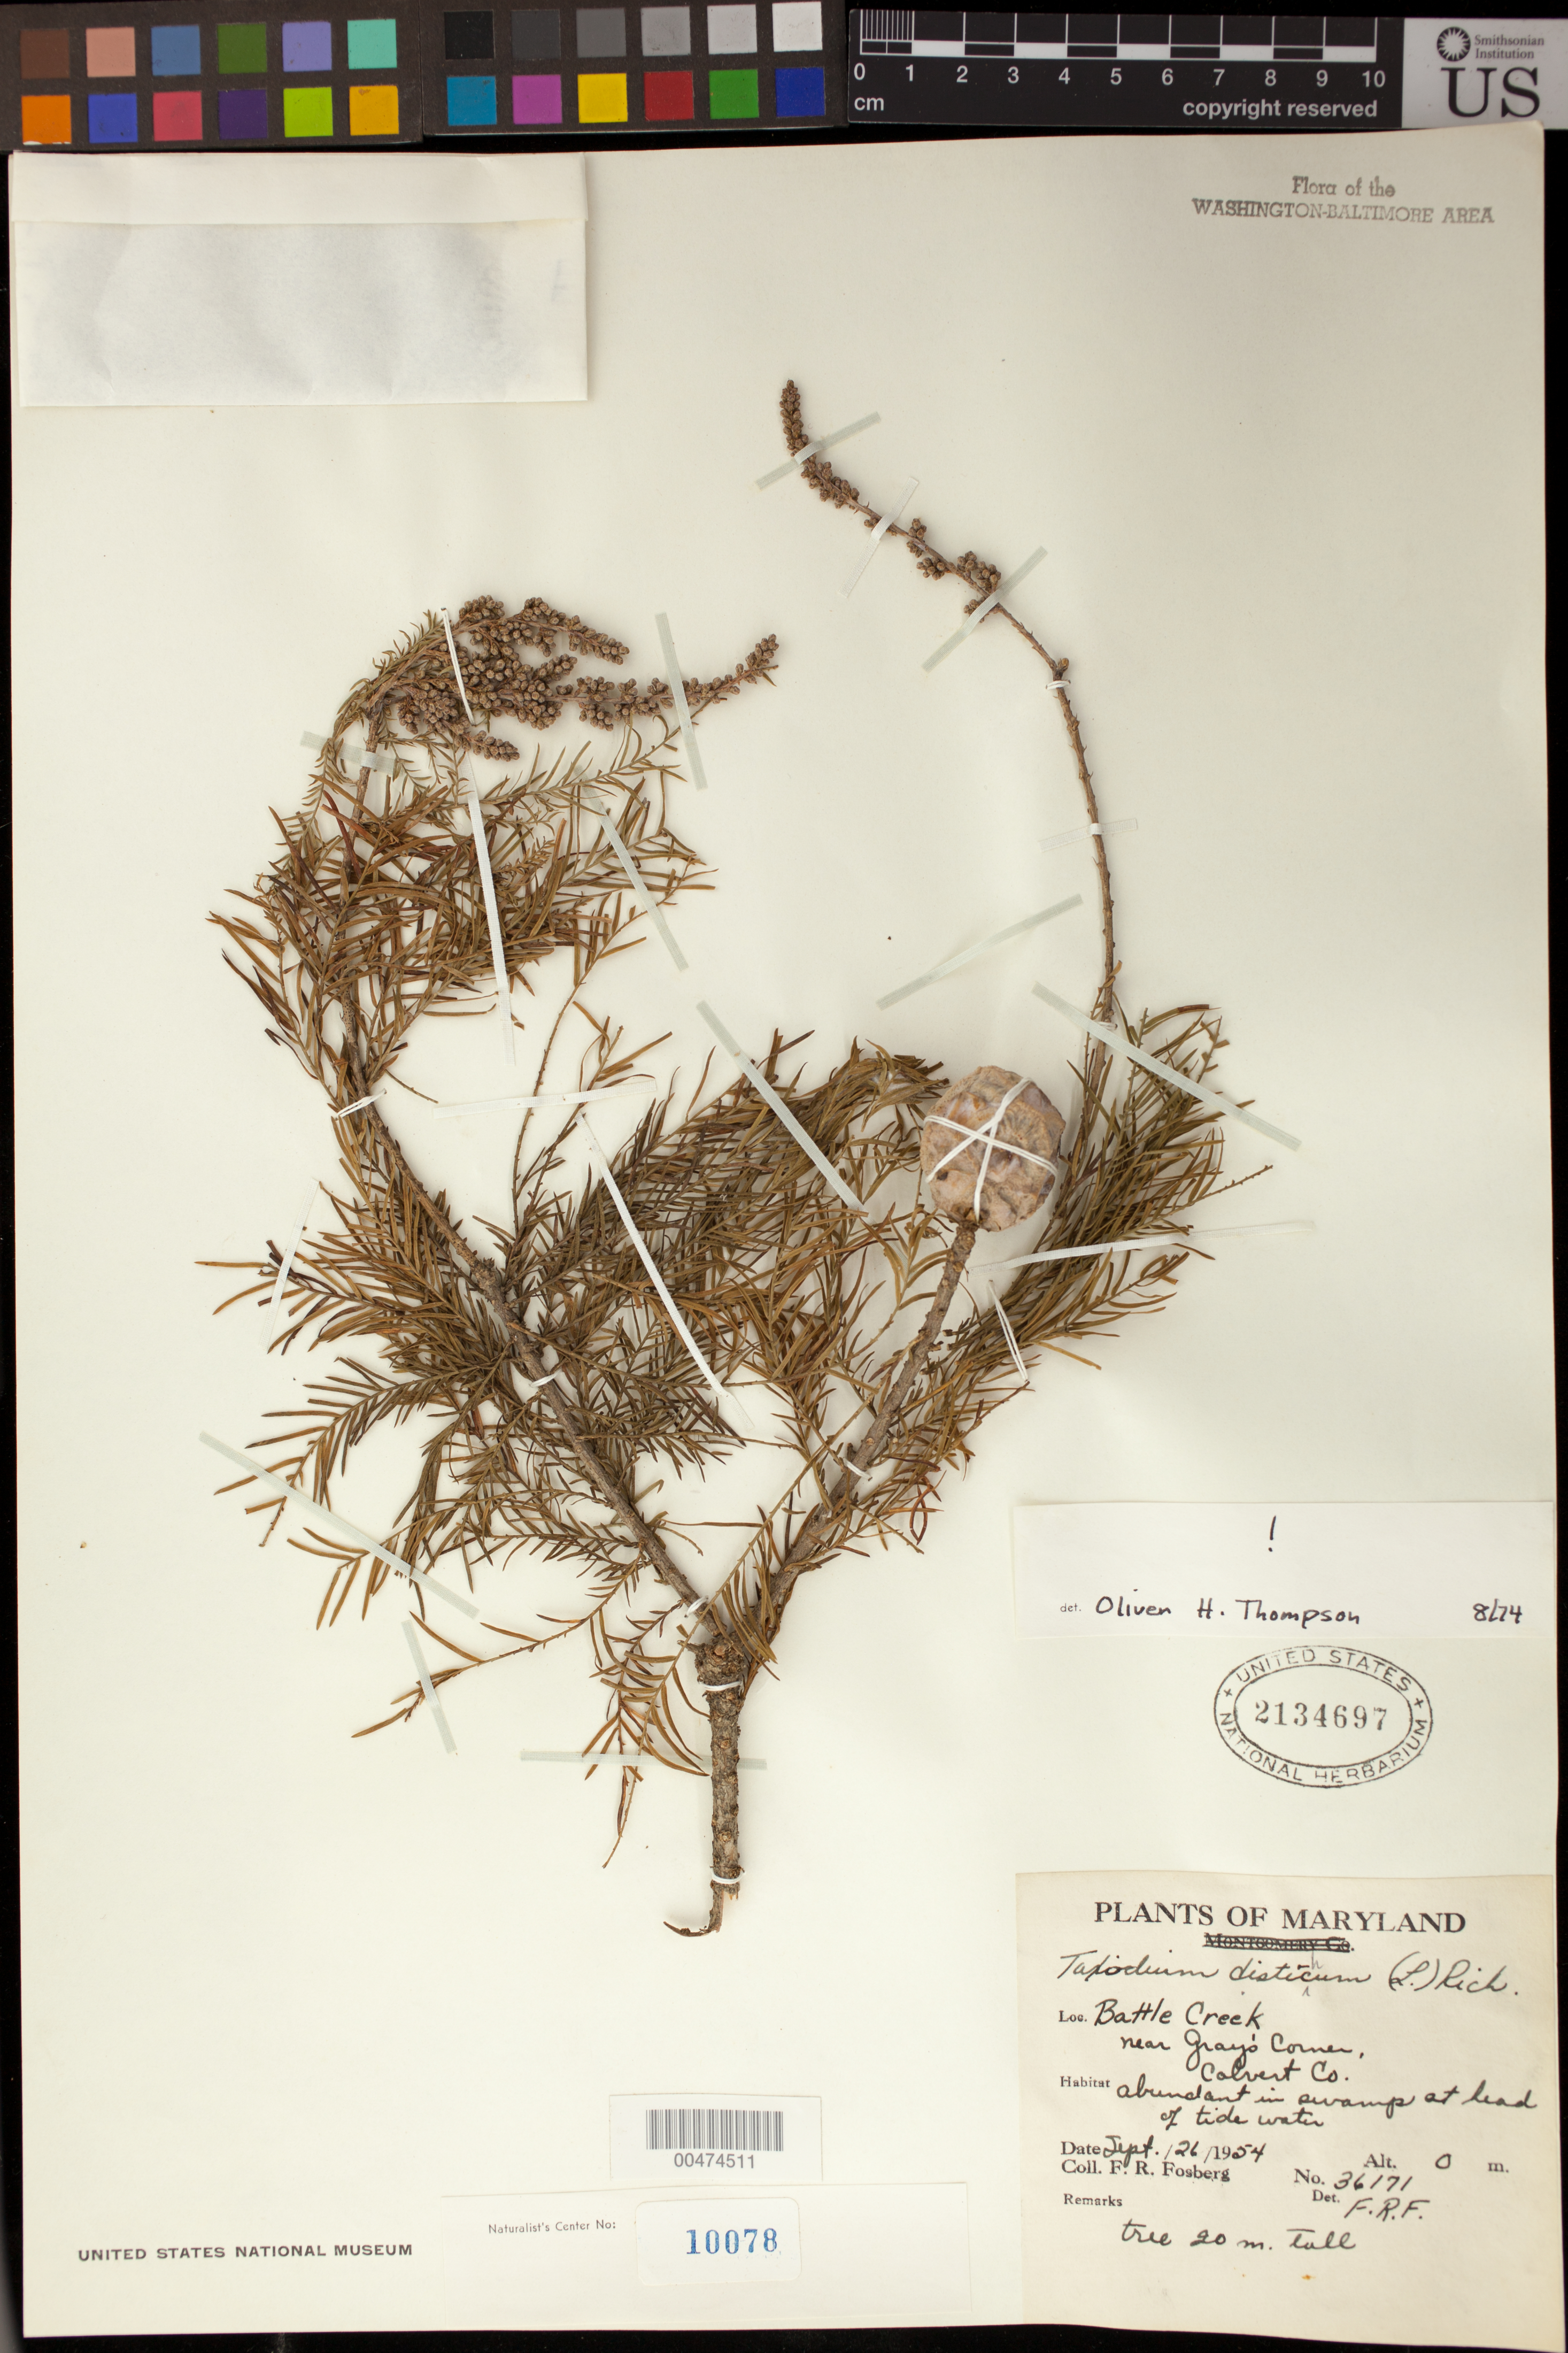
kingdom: Plantae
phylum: Tracheophyta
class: Pinopsida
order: Pinales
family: Cupressaceae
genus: Taxodium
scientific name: Taxodium distichum var. imbricarium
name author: (L.) Rich.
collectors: F. R. Fosberg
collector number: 36171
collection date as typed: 26 Sep 1954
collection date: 1954-09-26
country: United States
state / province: Maryland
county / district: Calvert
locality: Battle Creek, near Gray's Corner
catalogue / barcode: US 2134697